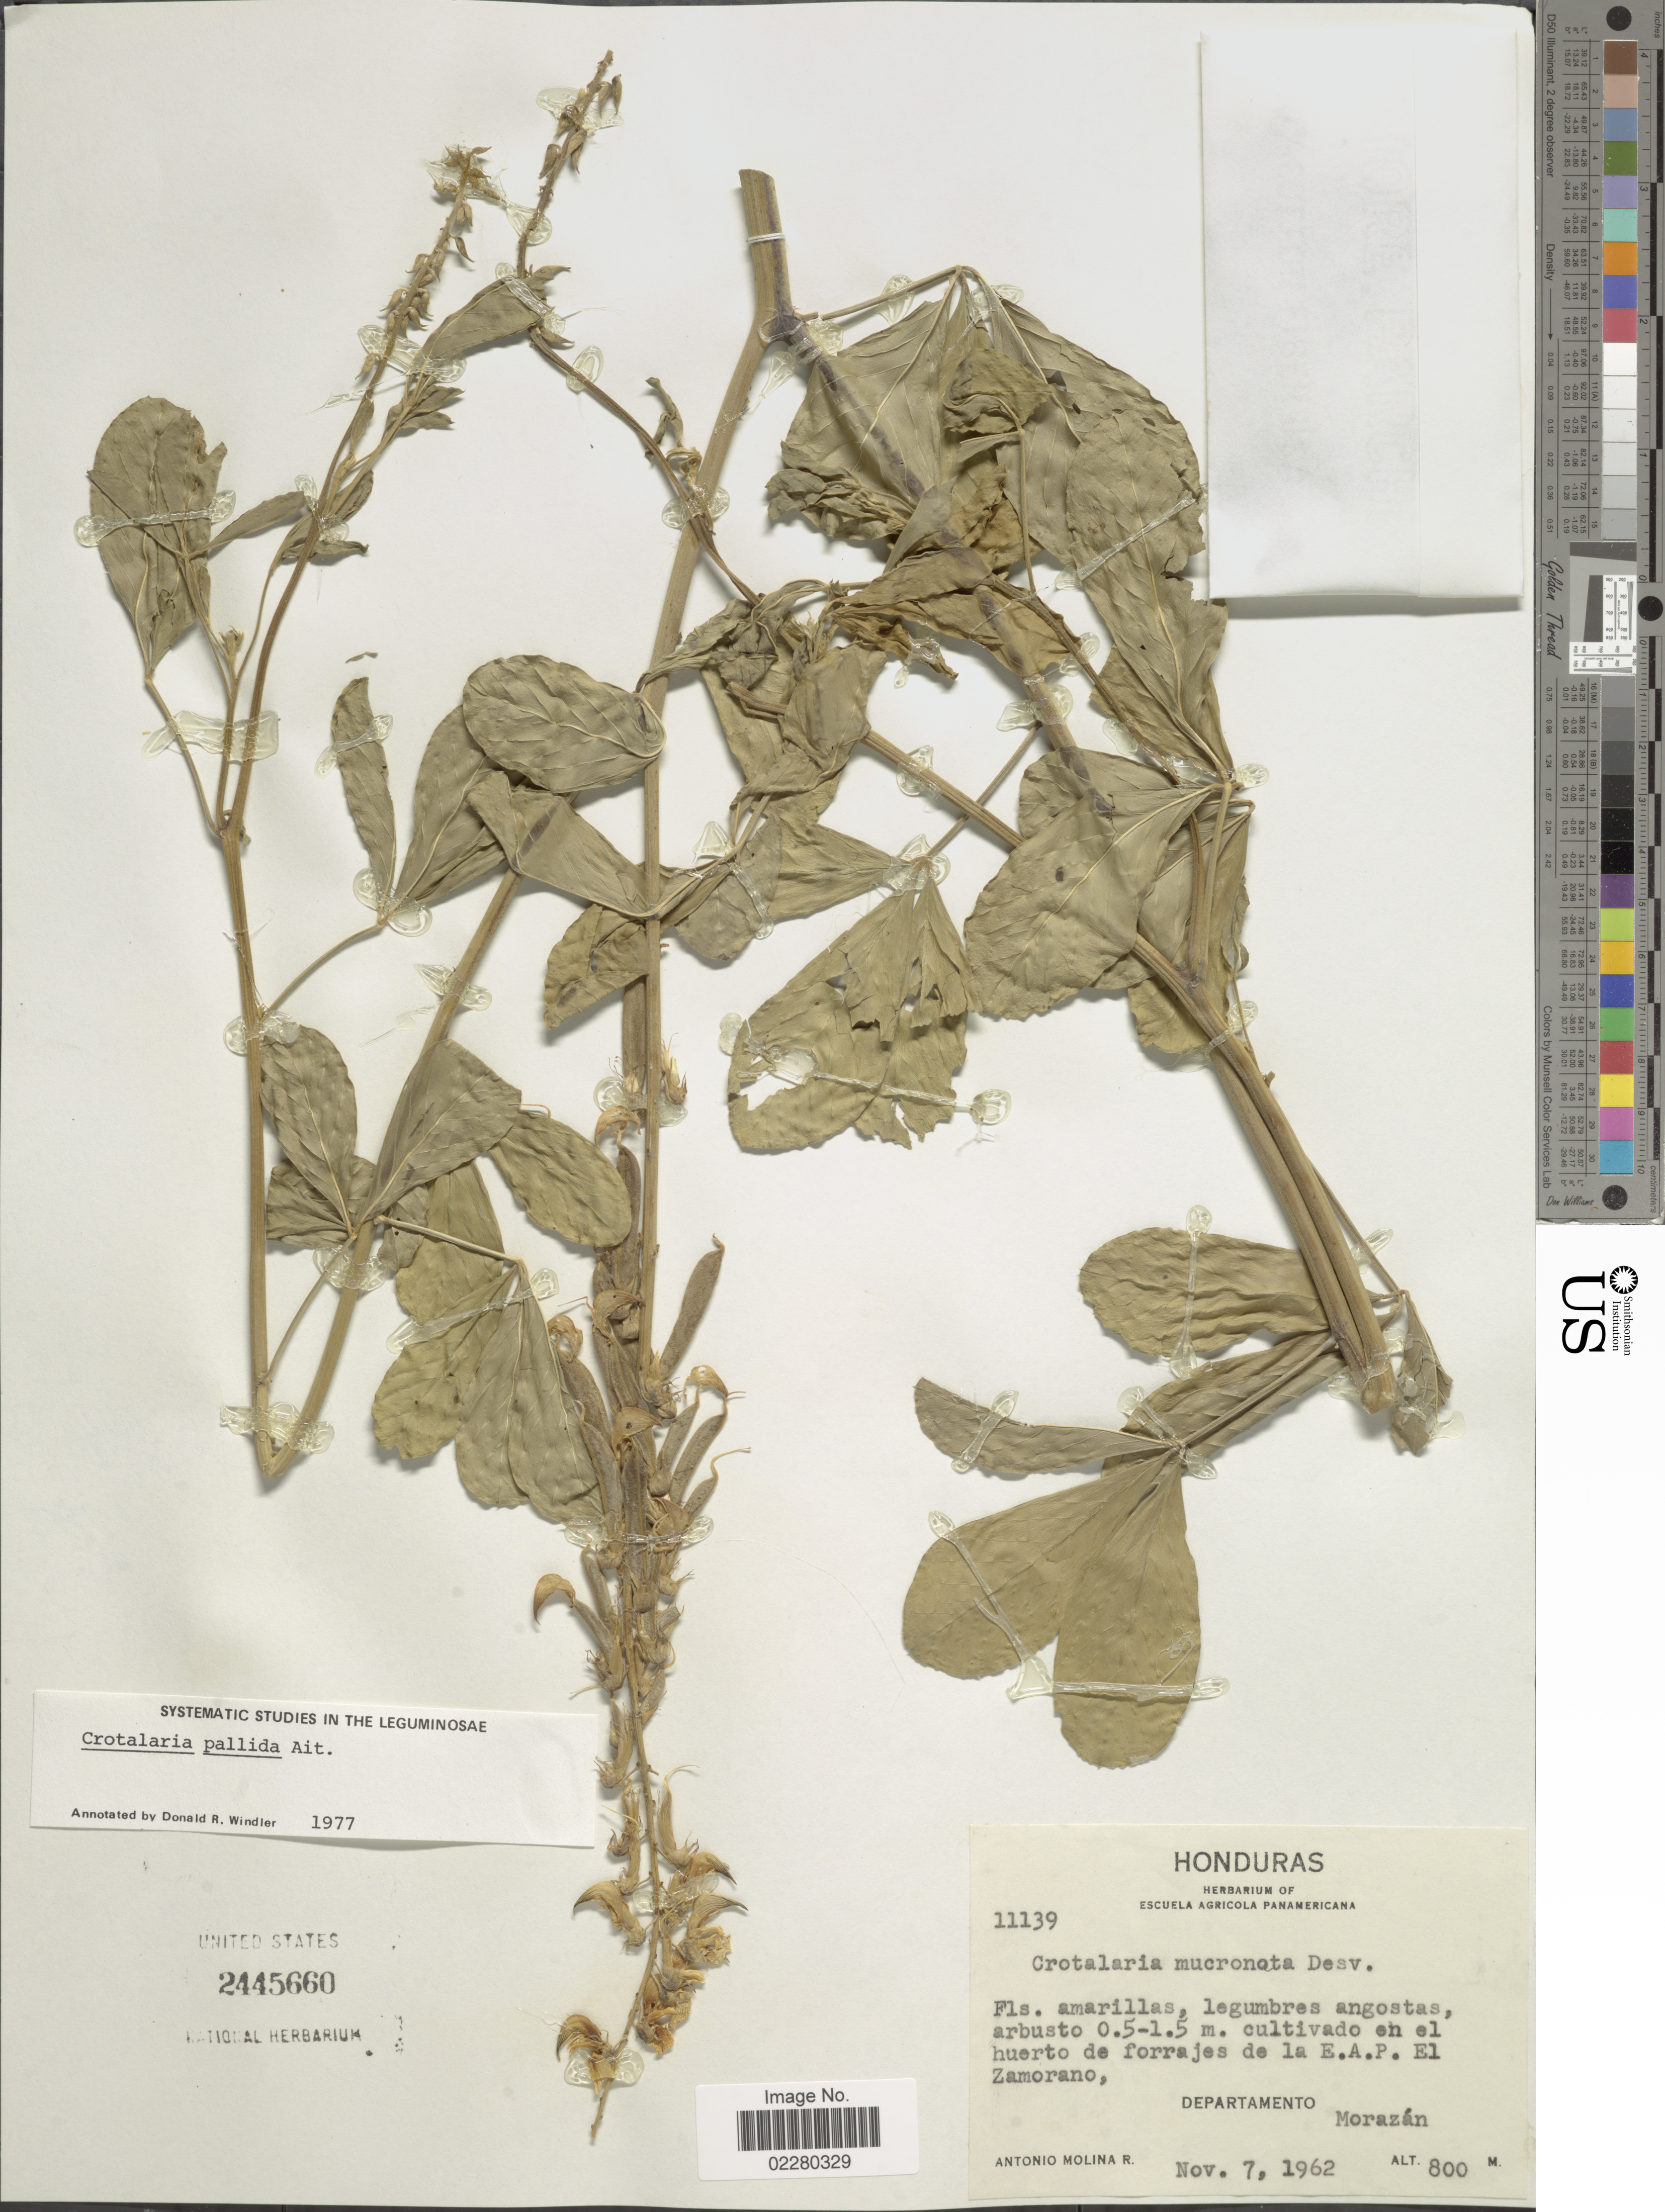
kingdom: Plantae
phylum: Tracheophyta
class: Magnoliopsida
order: Fabales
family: Fabaceae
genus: Crotalaria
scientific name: Crotalaria pallida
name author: Aiton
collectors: A. Molina R.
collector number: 11139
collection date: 1962-11-07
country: Honduras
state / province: Fco. Morazán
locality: Cultivado en el huerto de forrajes de la E.A.P. El Zamorano, Departamento Morazán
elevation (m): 800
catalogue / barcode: US 2445660